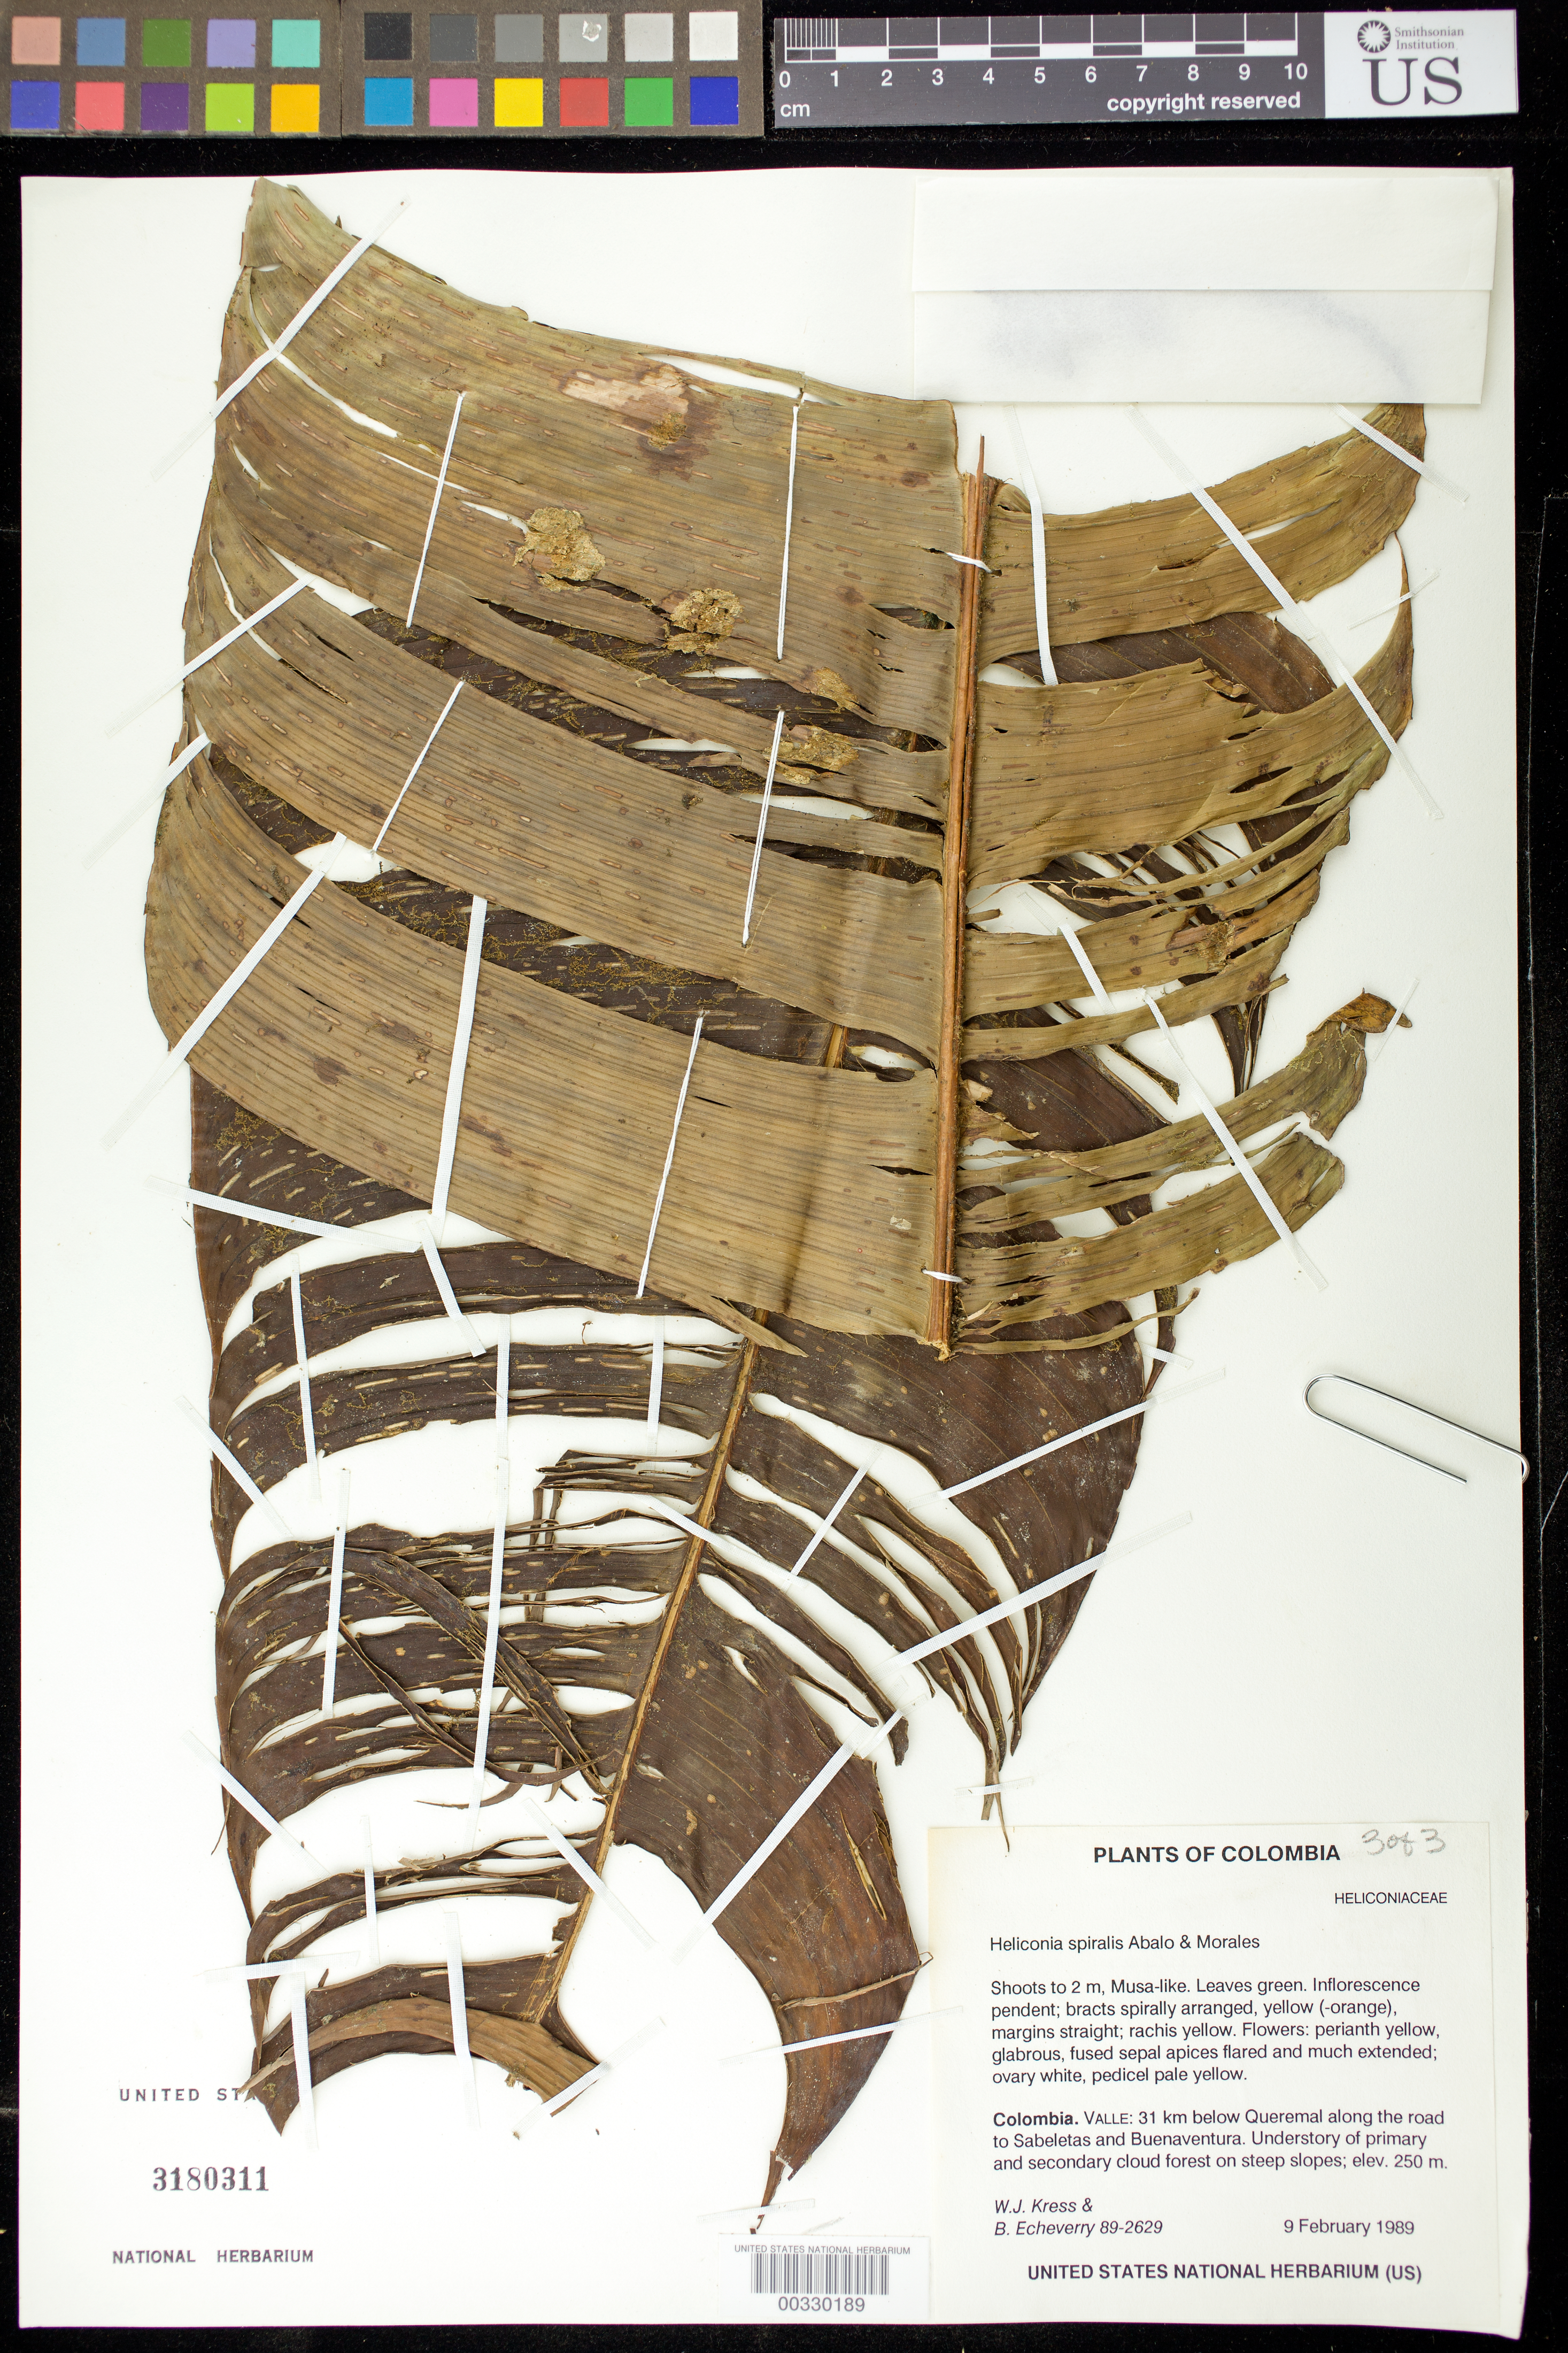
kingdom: Plantae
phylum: Tracheophyta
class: Liliopsida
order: Zingiberales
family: Heliconiaceae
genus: Heliconia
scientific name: Heliconia spiralis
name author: Abalo & G. Morales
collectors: W. J. Kress & B. Echeverry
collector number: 89-2629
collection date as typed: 09 Feb 1989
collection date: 1989-02-09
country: Colombia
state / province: Valle del Cauca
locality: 31 km below Queremal along road to Sabeletas and Buena Ventura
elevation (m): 250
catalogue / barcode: US 3180311